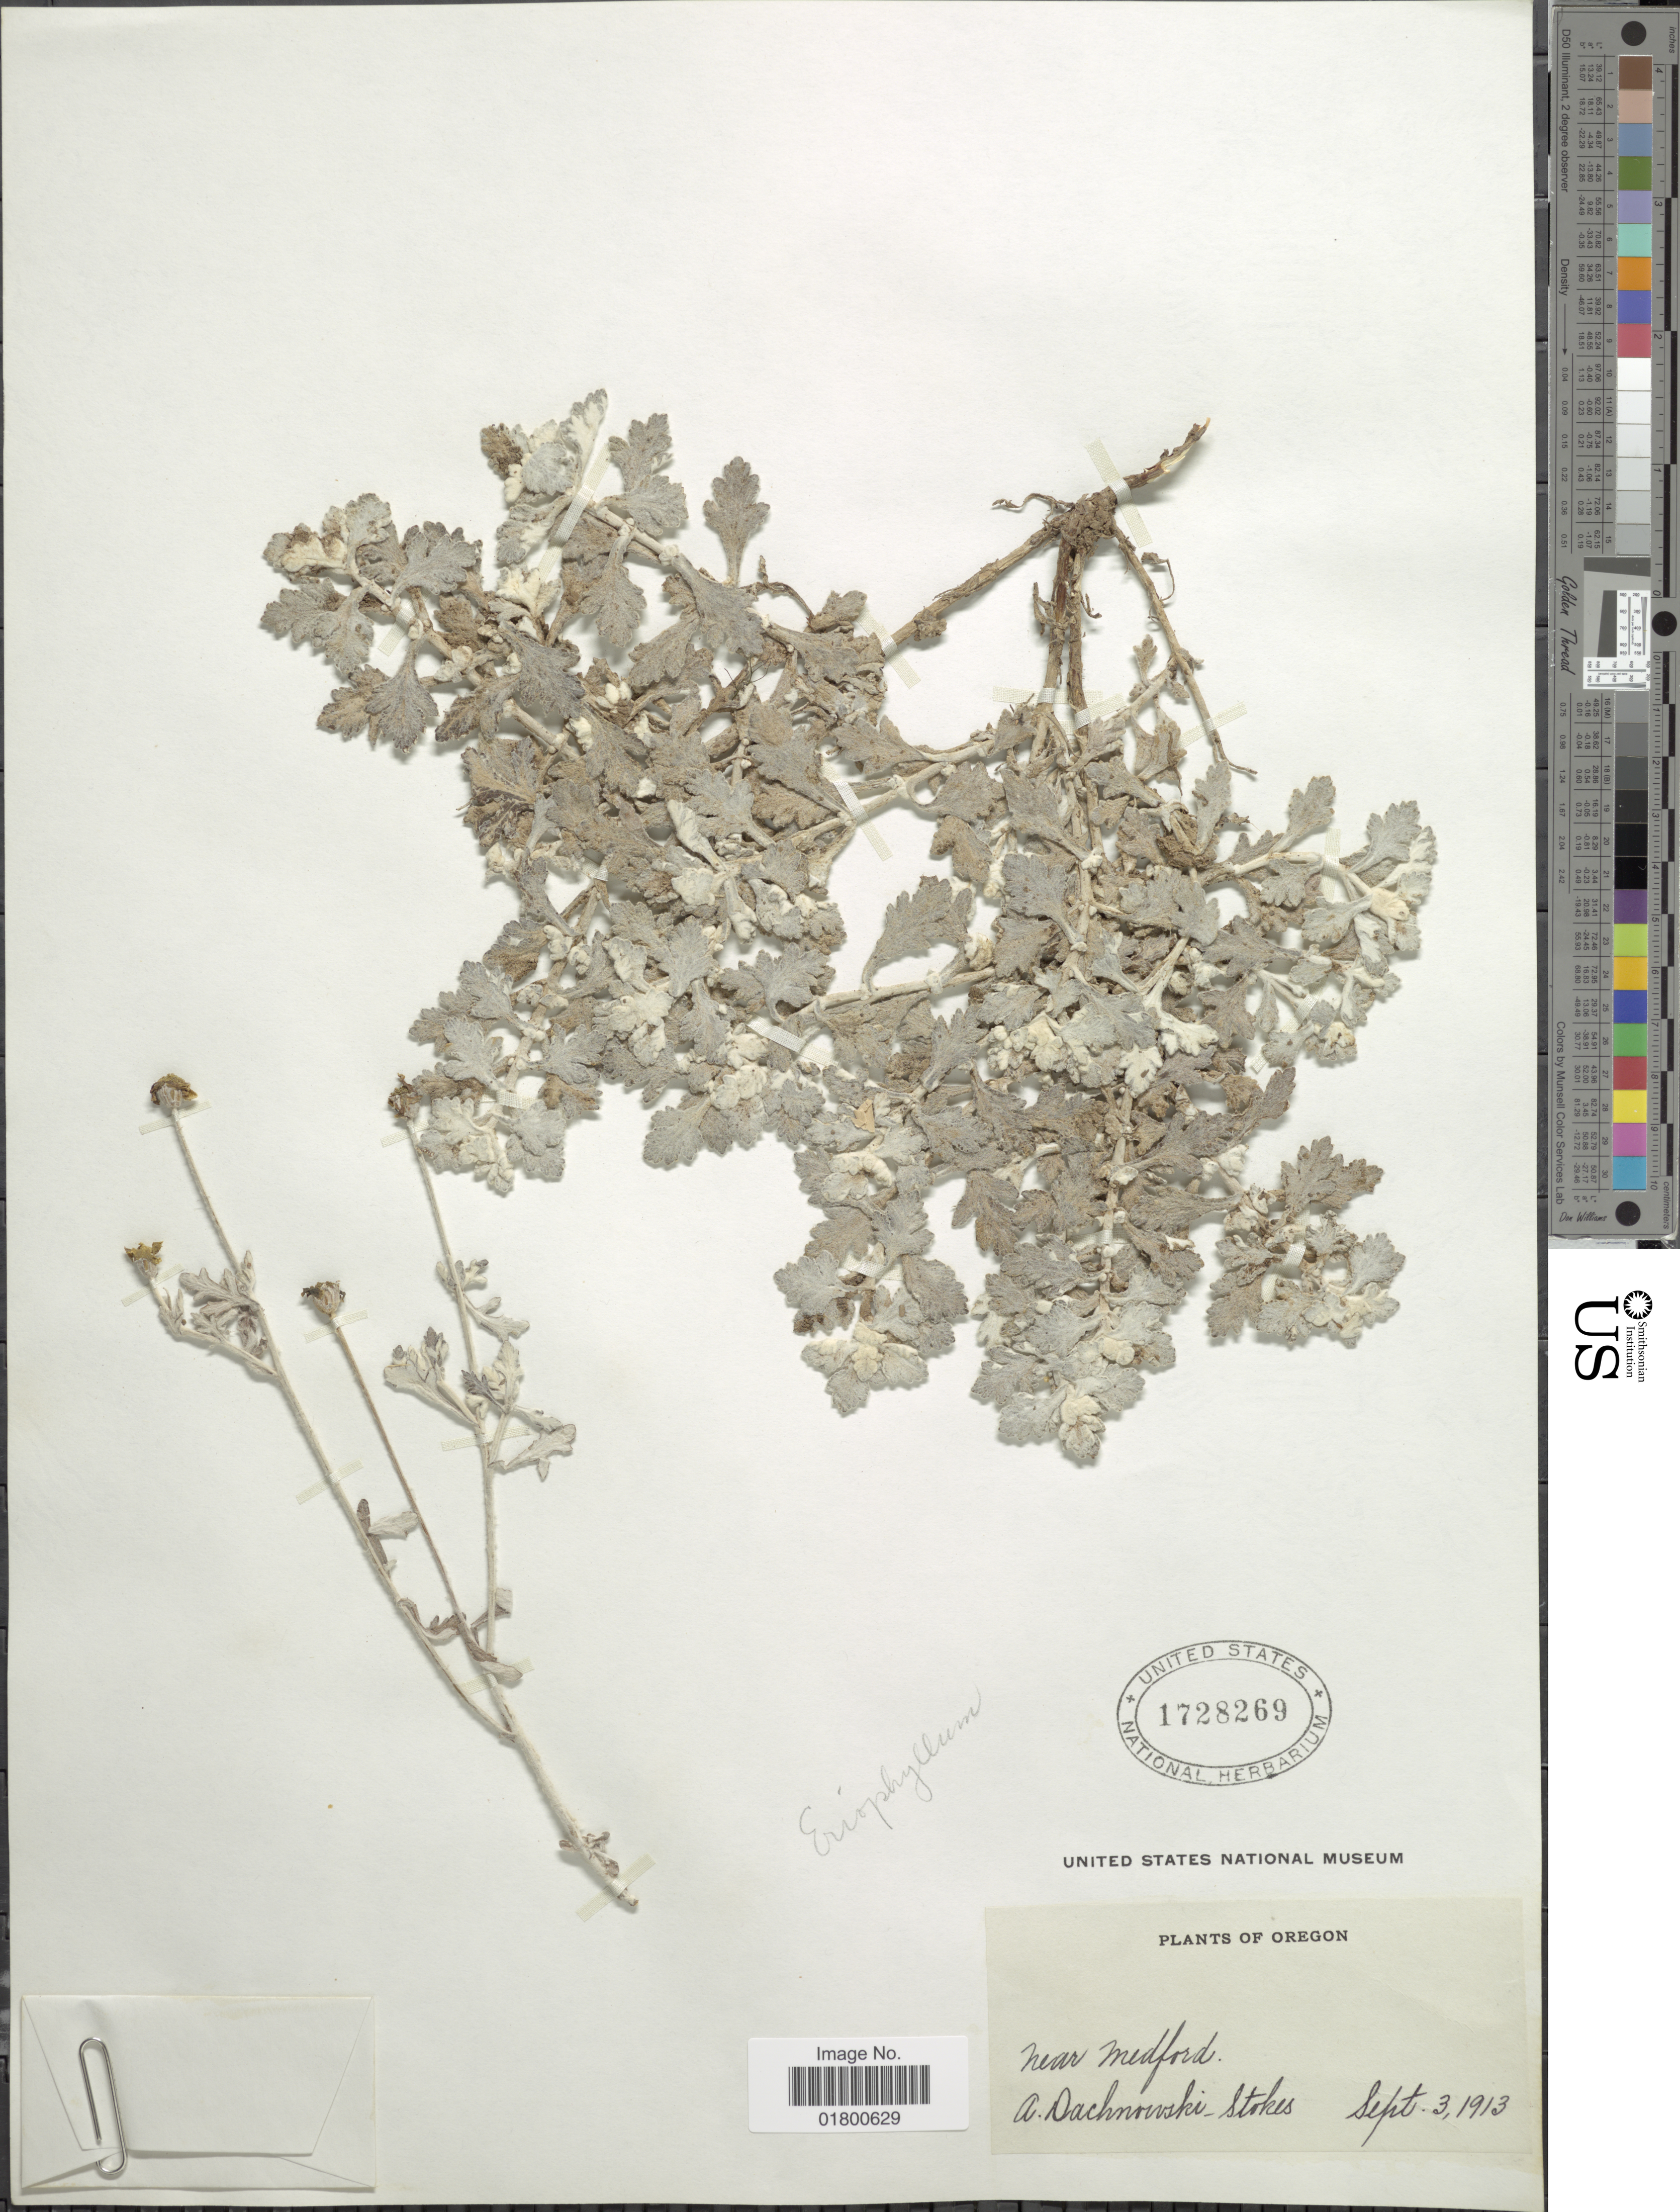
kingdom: Plantae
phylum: Tracheophyta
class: Magnoliopsida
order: Asterales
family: Asteraceae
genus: Eriophyllum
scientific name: Eriophyllum sp.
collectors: A. P. Dachnowski-Stokes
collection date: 1913-09-03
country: United States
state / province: Oregon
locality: Near Medford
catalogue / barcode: US 1728269